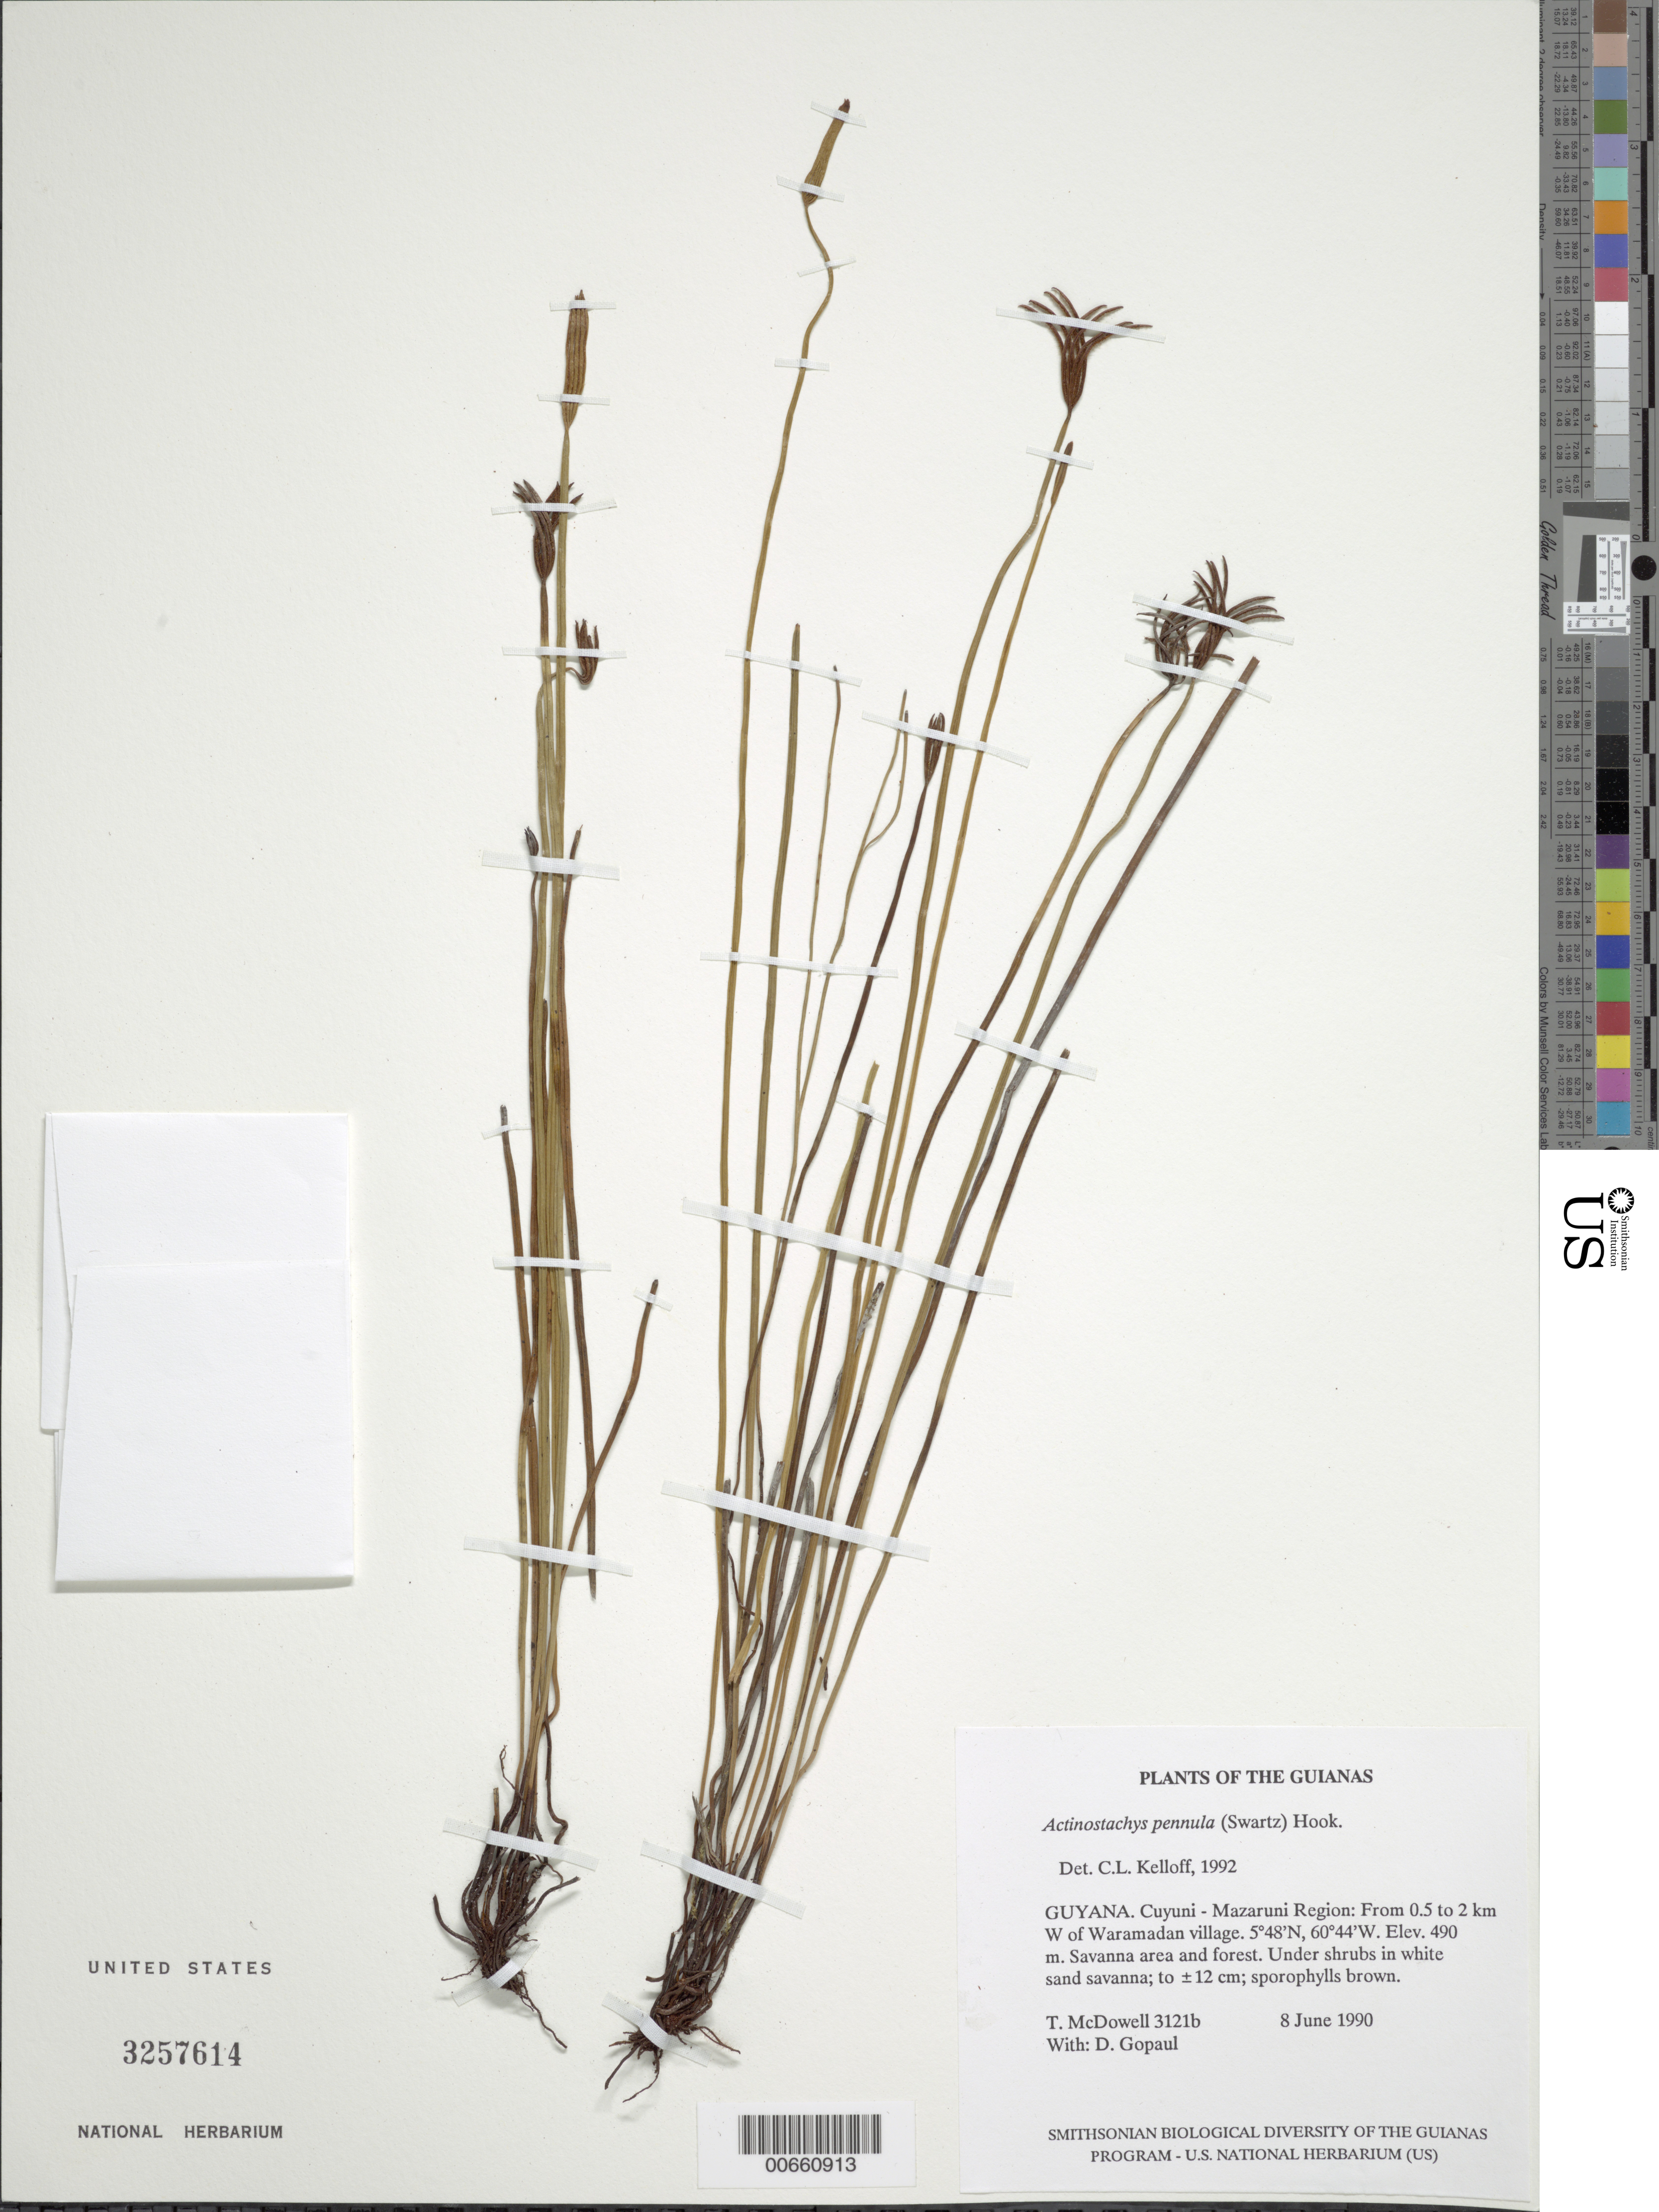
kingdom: Plantae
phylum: Tracheophyta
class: Polypodiopsida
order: Schizaeales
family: Schizaeaceae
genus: Actinostachys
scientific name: Actinostachys pennula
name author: (Sw.) Hook.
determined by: Kelloff, Carol L., (US), Smithsonian Institution - National Museum of Natural History (UNITED STATES)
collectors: T. McDowell & D. Gopaul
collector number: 3121 b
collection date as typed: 8 June 1990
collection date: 1990-06-08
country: Guyana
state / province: Cuyuni-Mazaruni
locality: From 0.5 to 2 km W of Waramadan village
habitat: Savanna area and forest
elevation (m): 490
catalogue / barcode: US 3257614